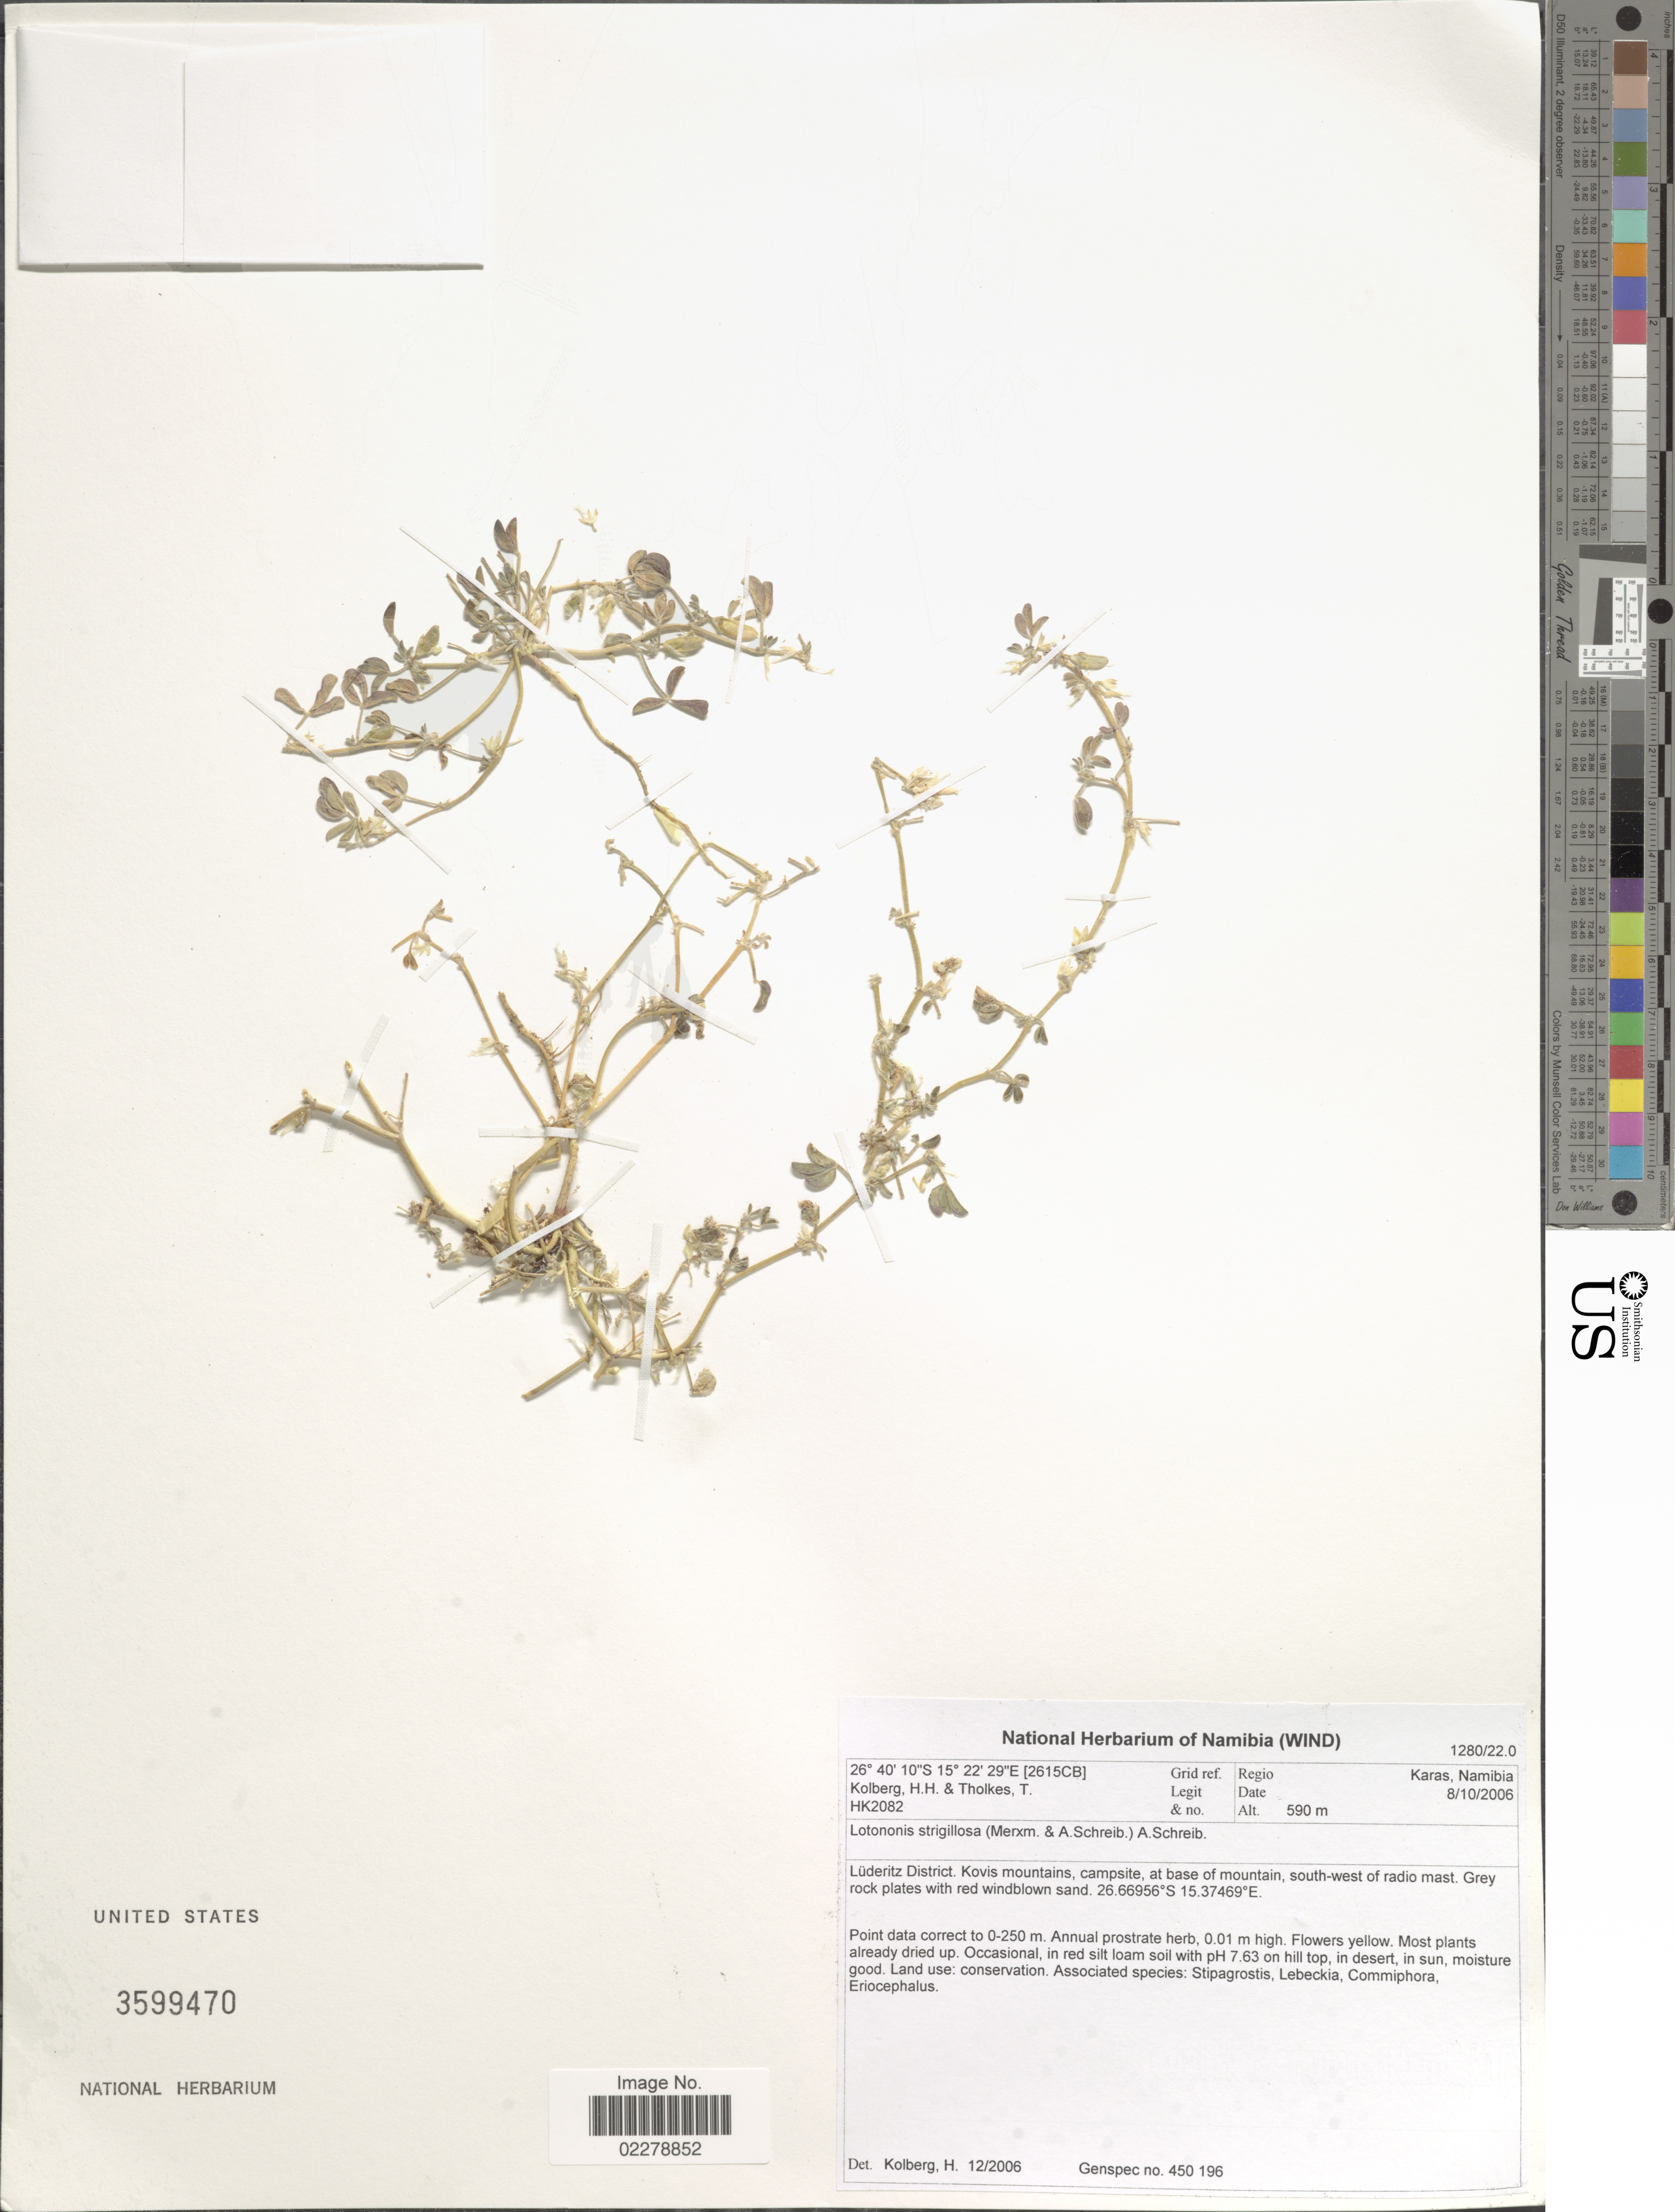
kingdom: Plantae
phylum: Tracheophyta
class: Magnoliopsida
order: Fabales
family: Fabaceae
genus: Lotononis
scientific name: Lotononis strigillosa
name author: (Merxm. & A. Schreib.) A. Schreib.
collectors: H. H. Kolberg & T. Tholkes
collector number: HK2082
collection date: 2006-10-08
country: Namibia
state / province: Karas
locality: Luderitz District, Kovis mountains, campsite, at base of mountain, south- west of radio mast. Grey rock plates with red windblown sand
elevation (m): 590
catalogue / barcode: US 3599470